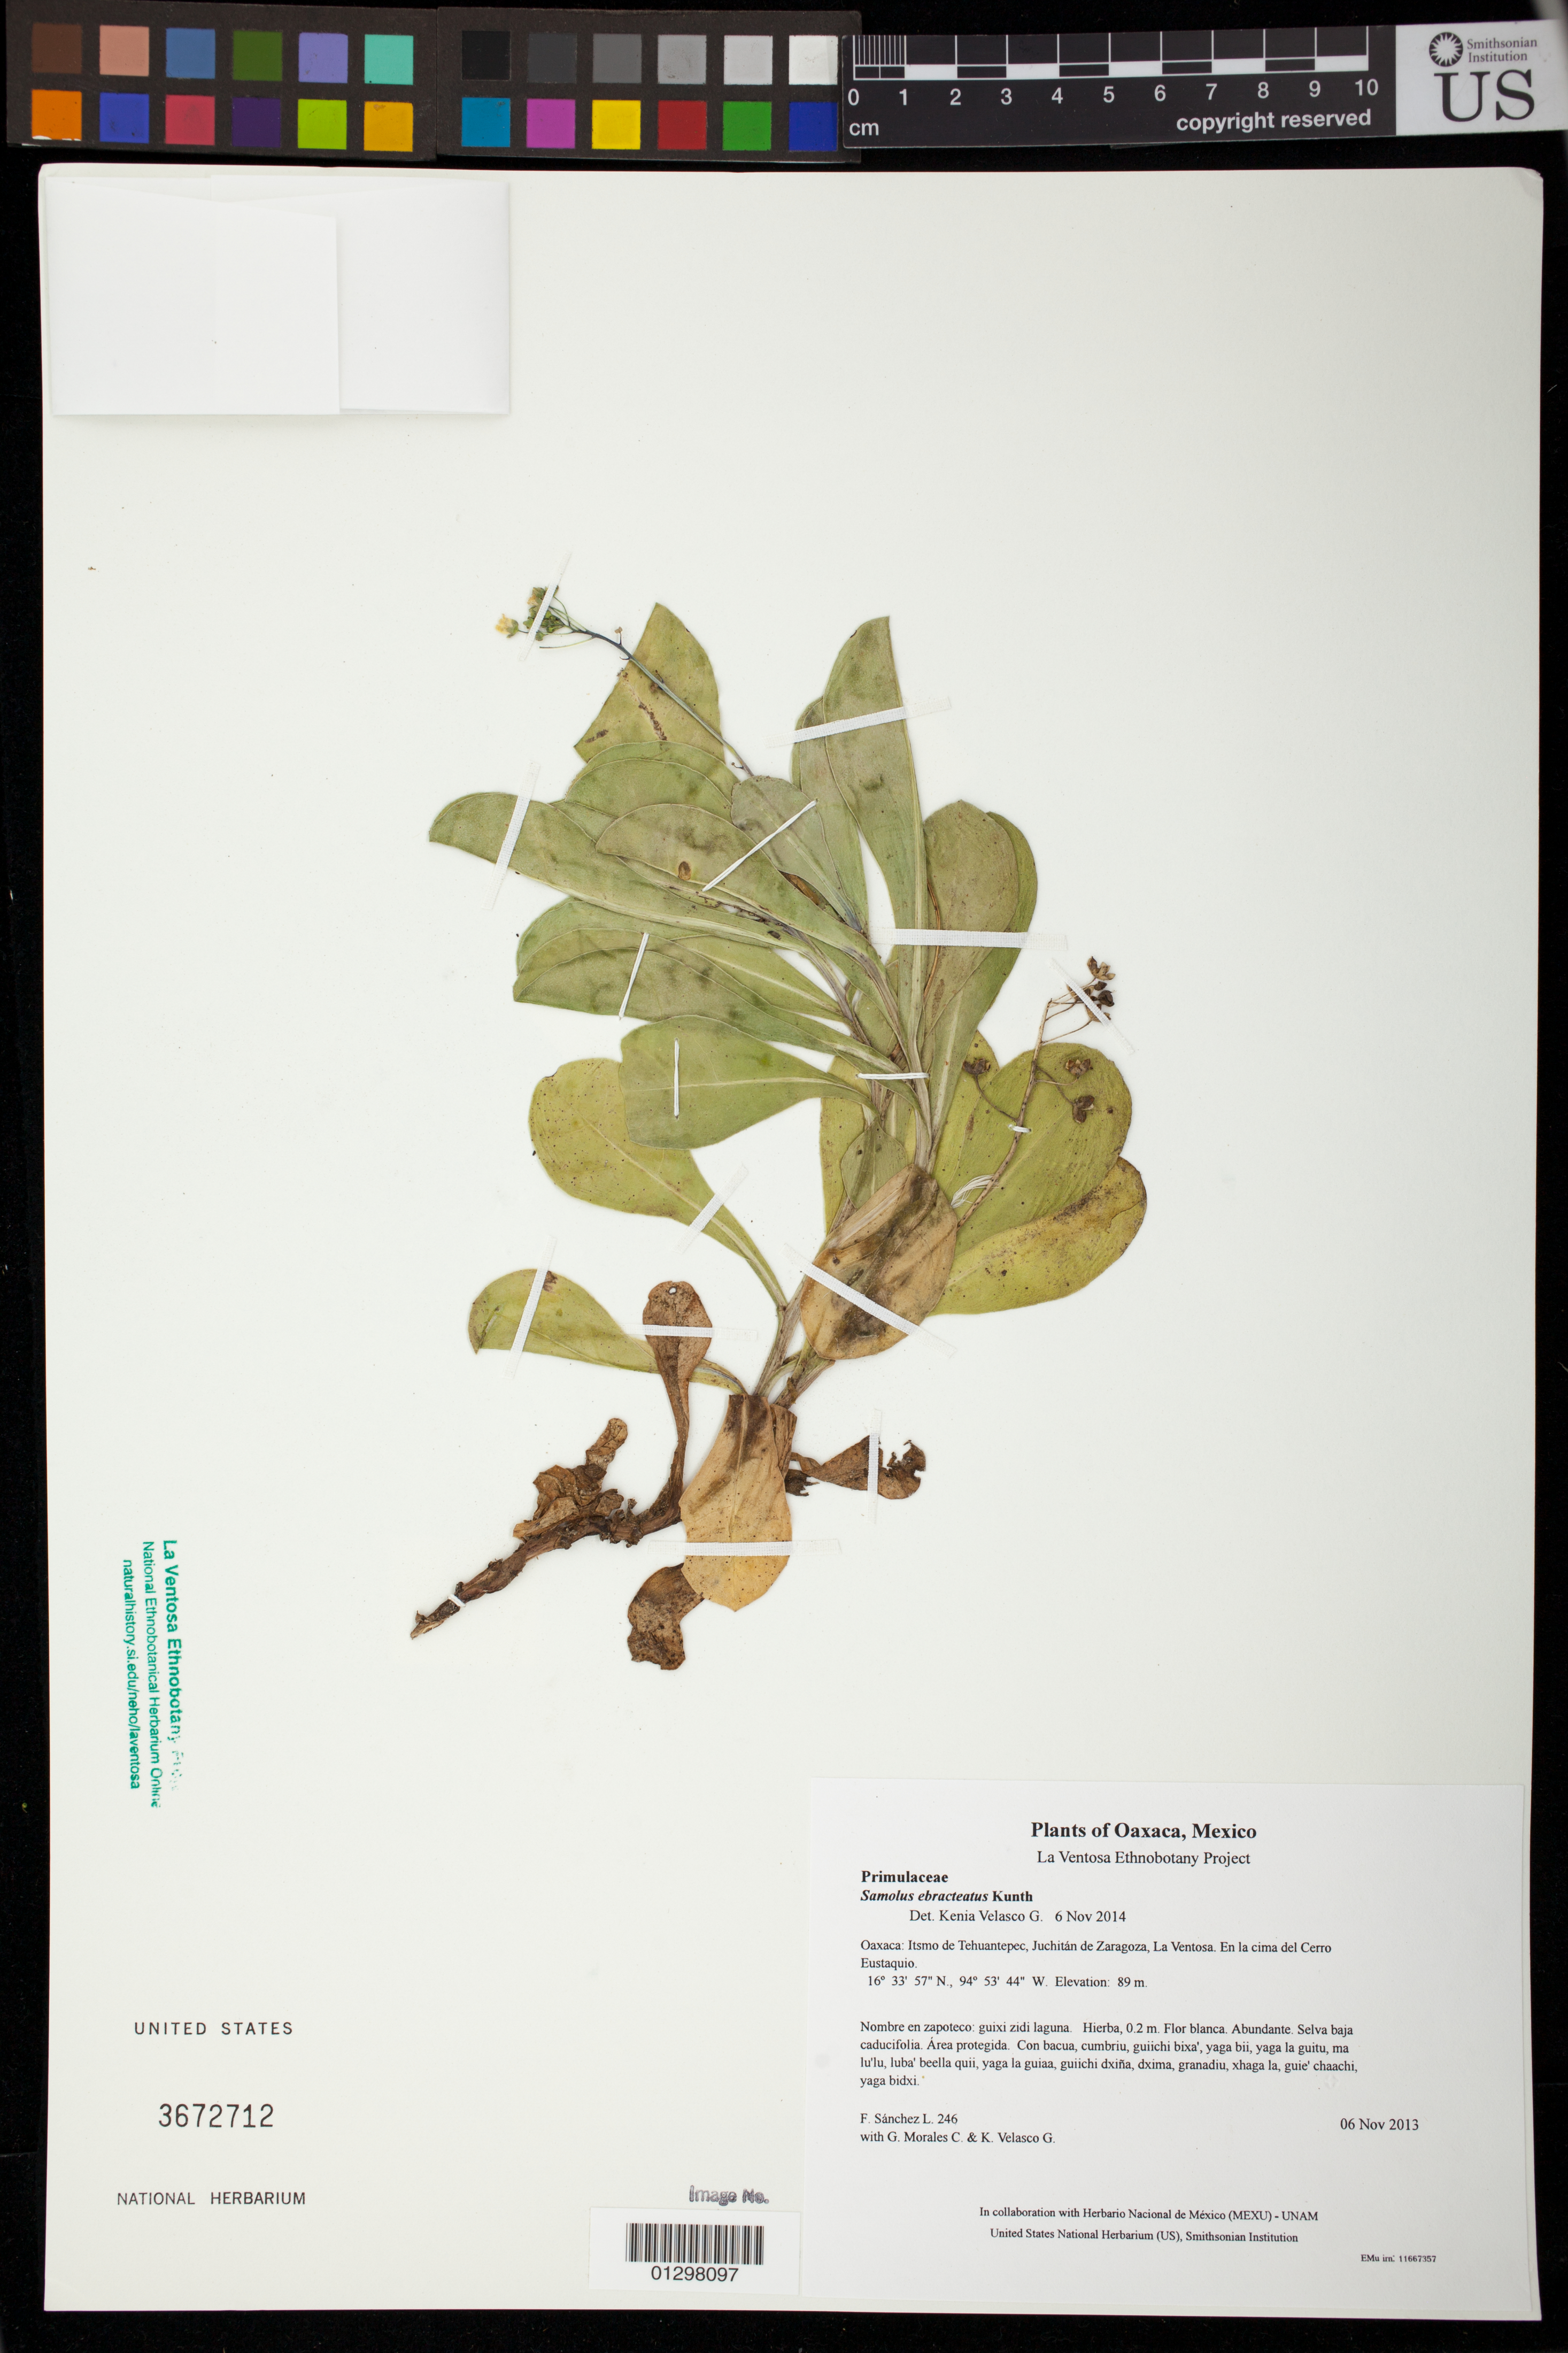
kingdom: Plantae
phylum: Tracheophyta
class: Magnoliopsida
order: Ericales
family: Primulaceae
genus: Samolus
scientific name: Samolus ebracteatus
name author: Kunth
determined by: Velasco G., Kenia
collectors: F. Sánchez L., G. Morales C. & K. Velasco G.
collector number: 246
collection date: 2013-11-06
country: Mexico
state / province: Oaxaca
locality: Itsmo de Tehuantepec, Juchitán de Zaragoza, La Ventosa. En la cima del Cerro Eustaquio.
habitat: Selva baja caducifolia. Área protegida.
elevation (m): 89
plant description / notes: JEBOT, MEXU, SERO, US; Guixi bandaga. 0.2 m. Guie' naquichi'. Stale.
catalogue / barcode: US 3672712